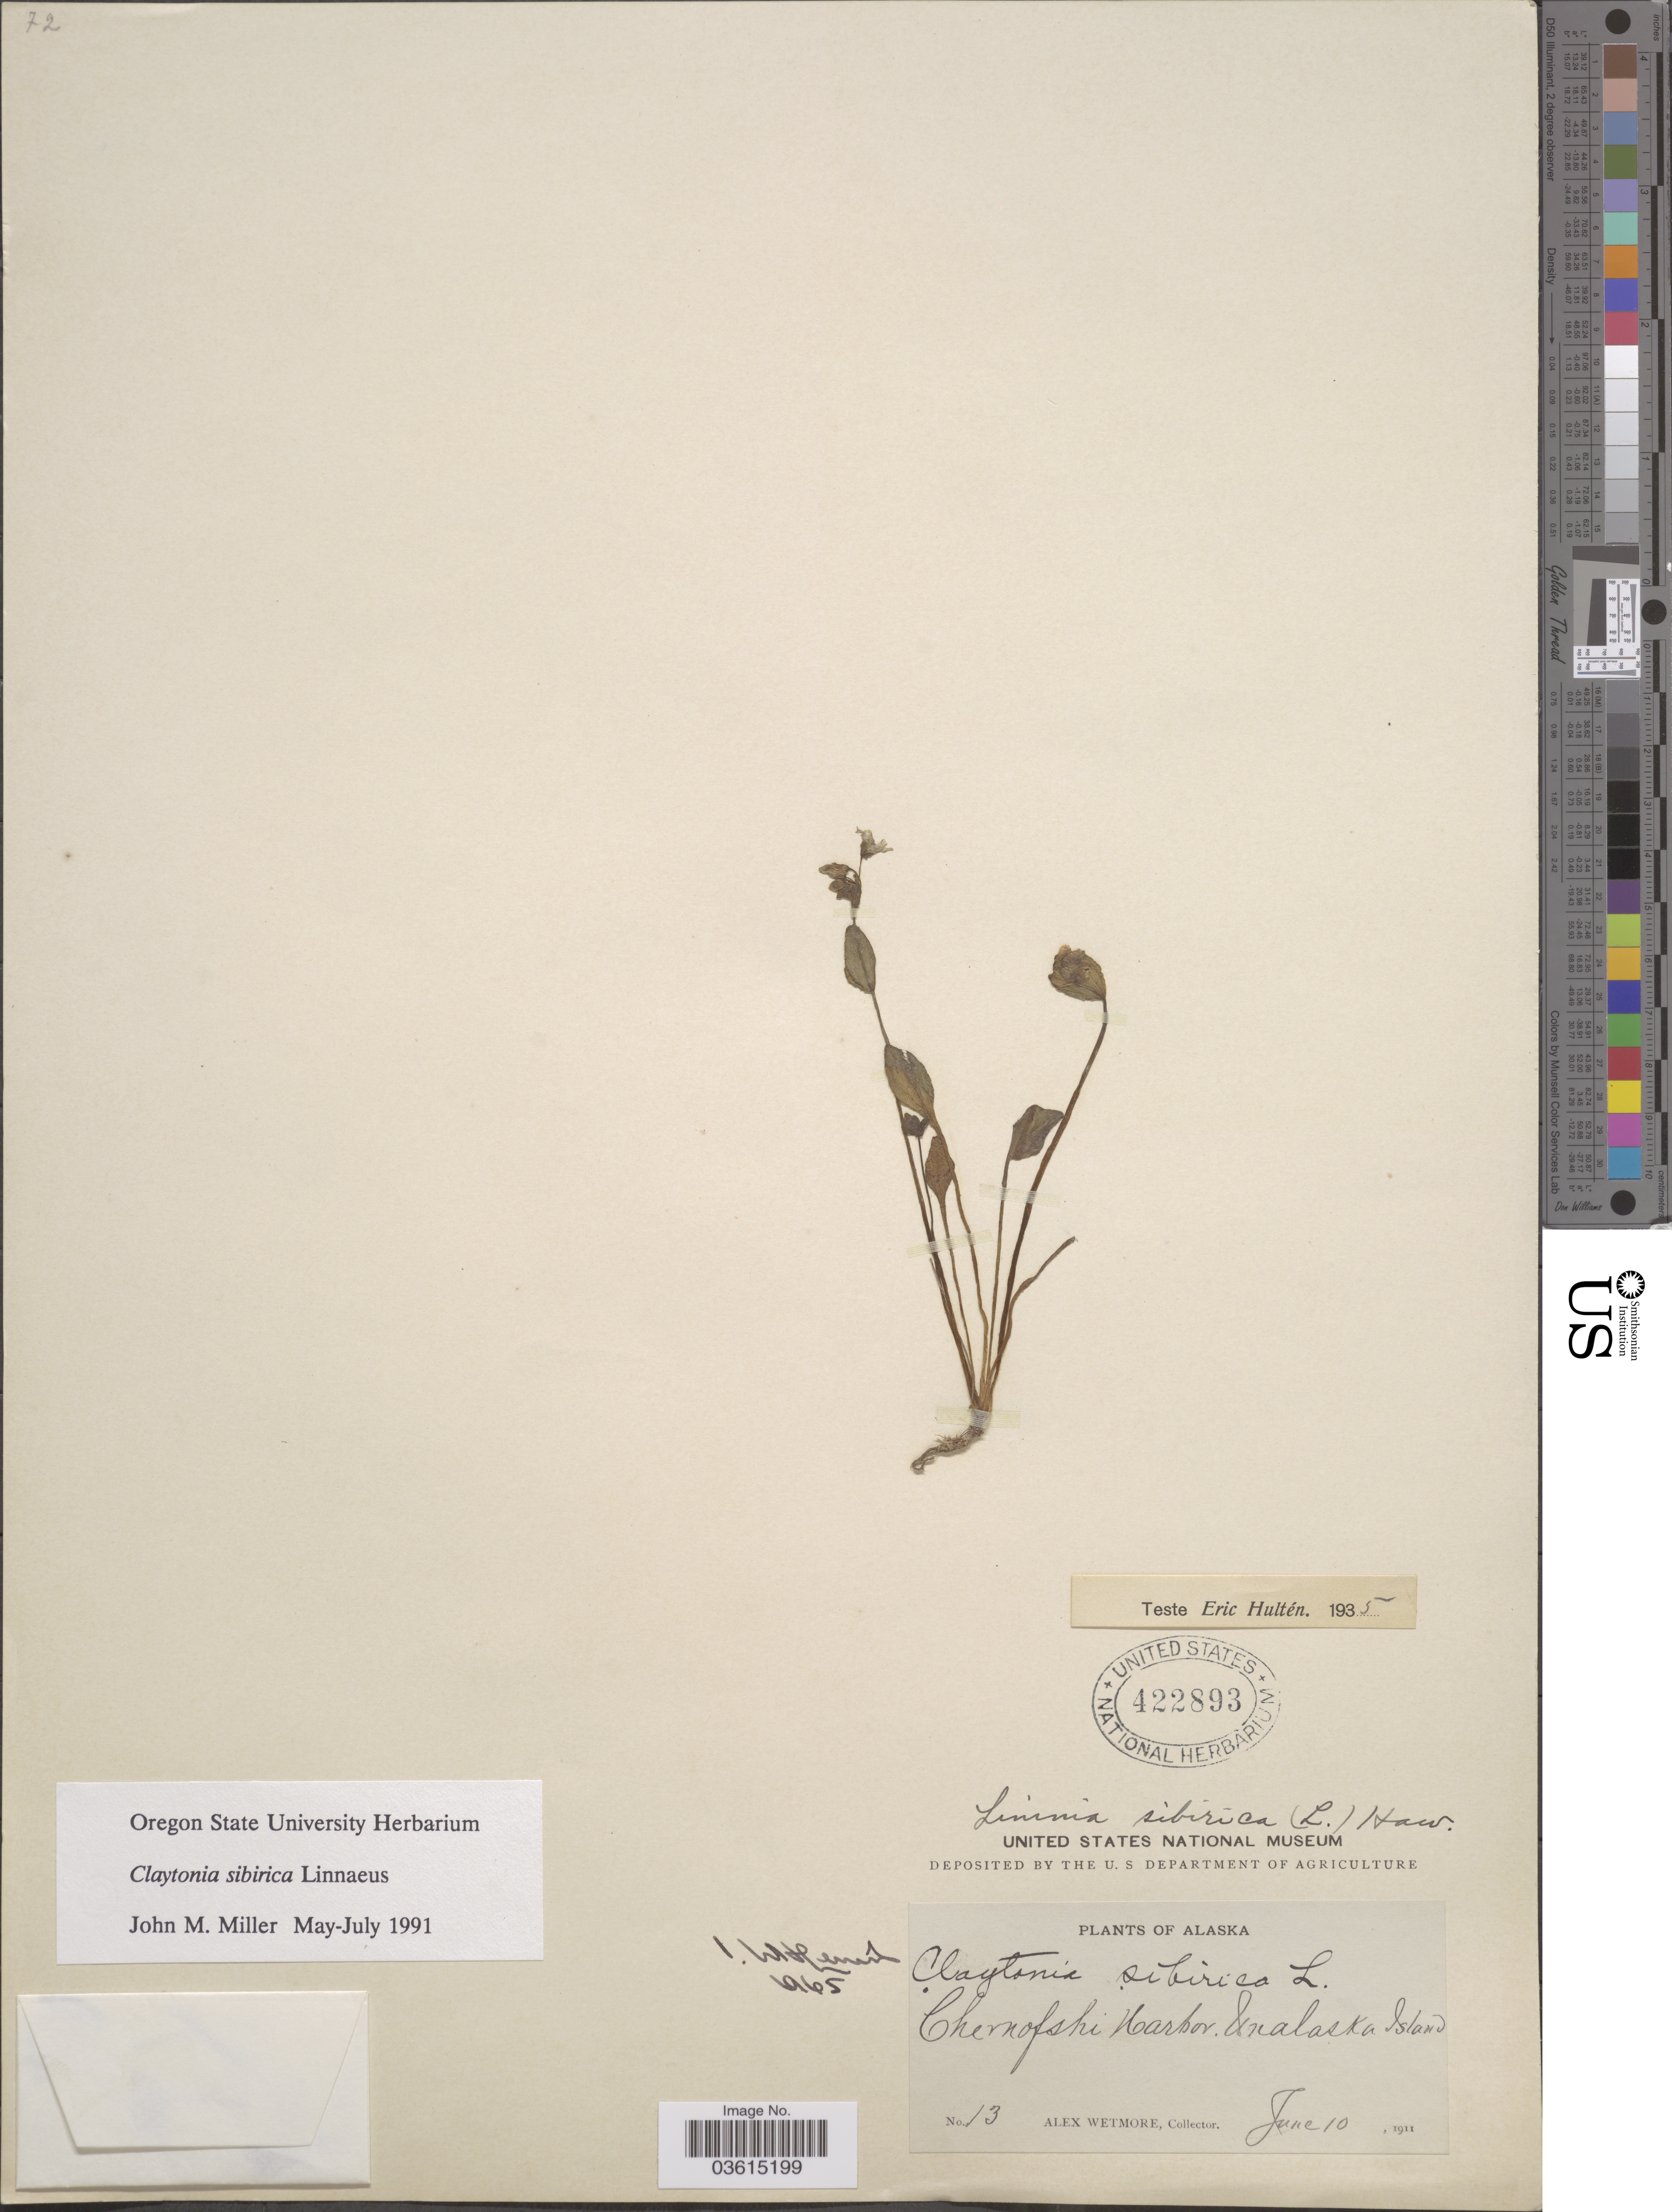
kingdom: Plantae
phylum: Tracheophyta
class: Magnoliopsida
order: Caryophyllales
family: Montiaceae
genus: Claytonia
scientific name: Claytonia sibirica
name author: L.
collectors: A. Wetmore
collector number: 13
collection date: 1911-06-10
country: United States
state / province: Alaska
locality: Chernofski Harbor. &nalaska Island.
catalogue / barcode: US 422893